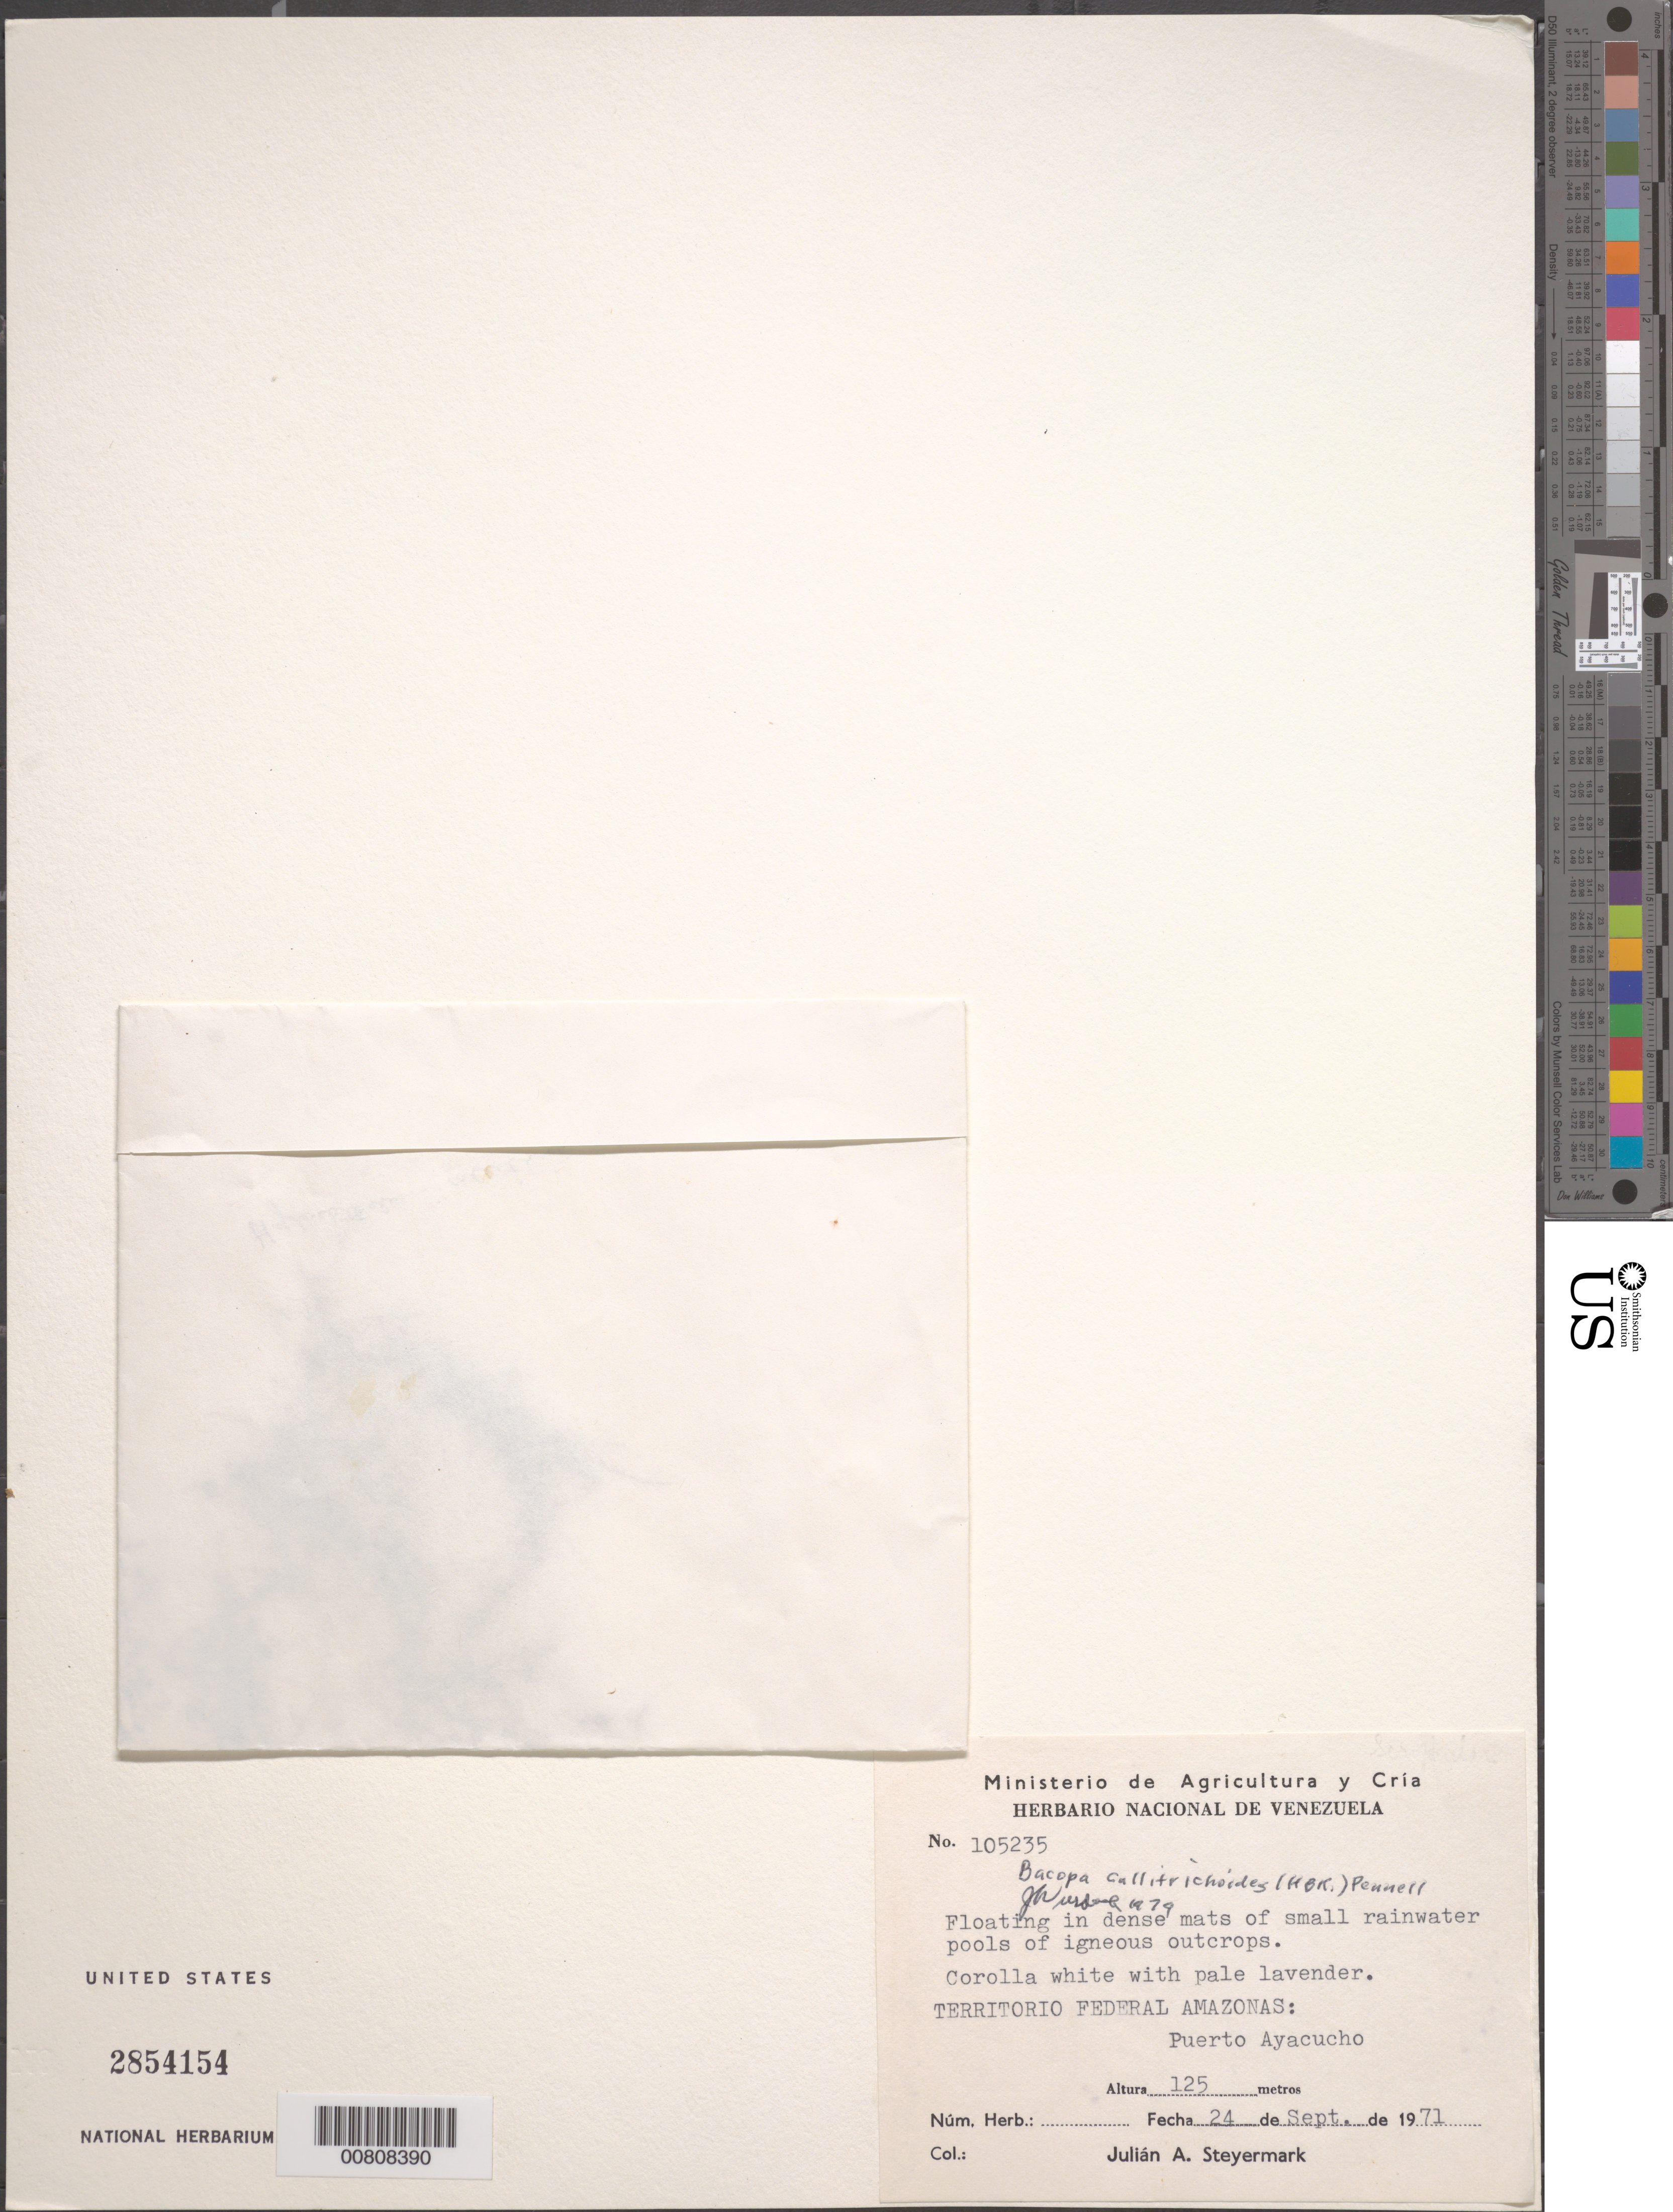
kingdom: Plantae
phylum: Tracheophyta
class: Magnoliopsida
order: Lamiales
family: Plantaginaceae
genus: Bacopa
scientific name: Bacopa callitrichoides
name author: (Kunth) Pennell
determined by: Wurdack, John J., (US), US (UNITED STATES)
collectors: J. Steyermark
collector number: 105235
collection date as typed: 24-Sep-71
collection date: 1971-09-24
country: Venezuela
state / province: Amazonas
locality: Puerto Ayacucho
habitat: Small rainwater pools on igneous outcrops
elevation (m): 125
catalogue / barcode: US 2854154